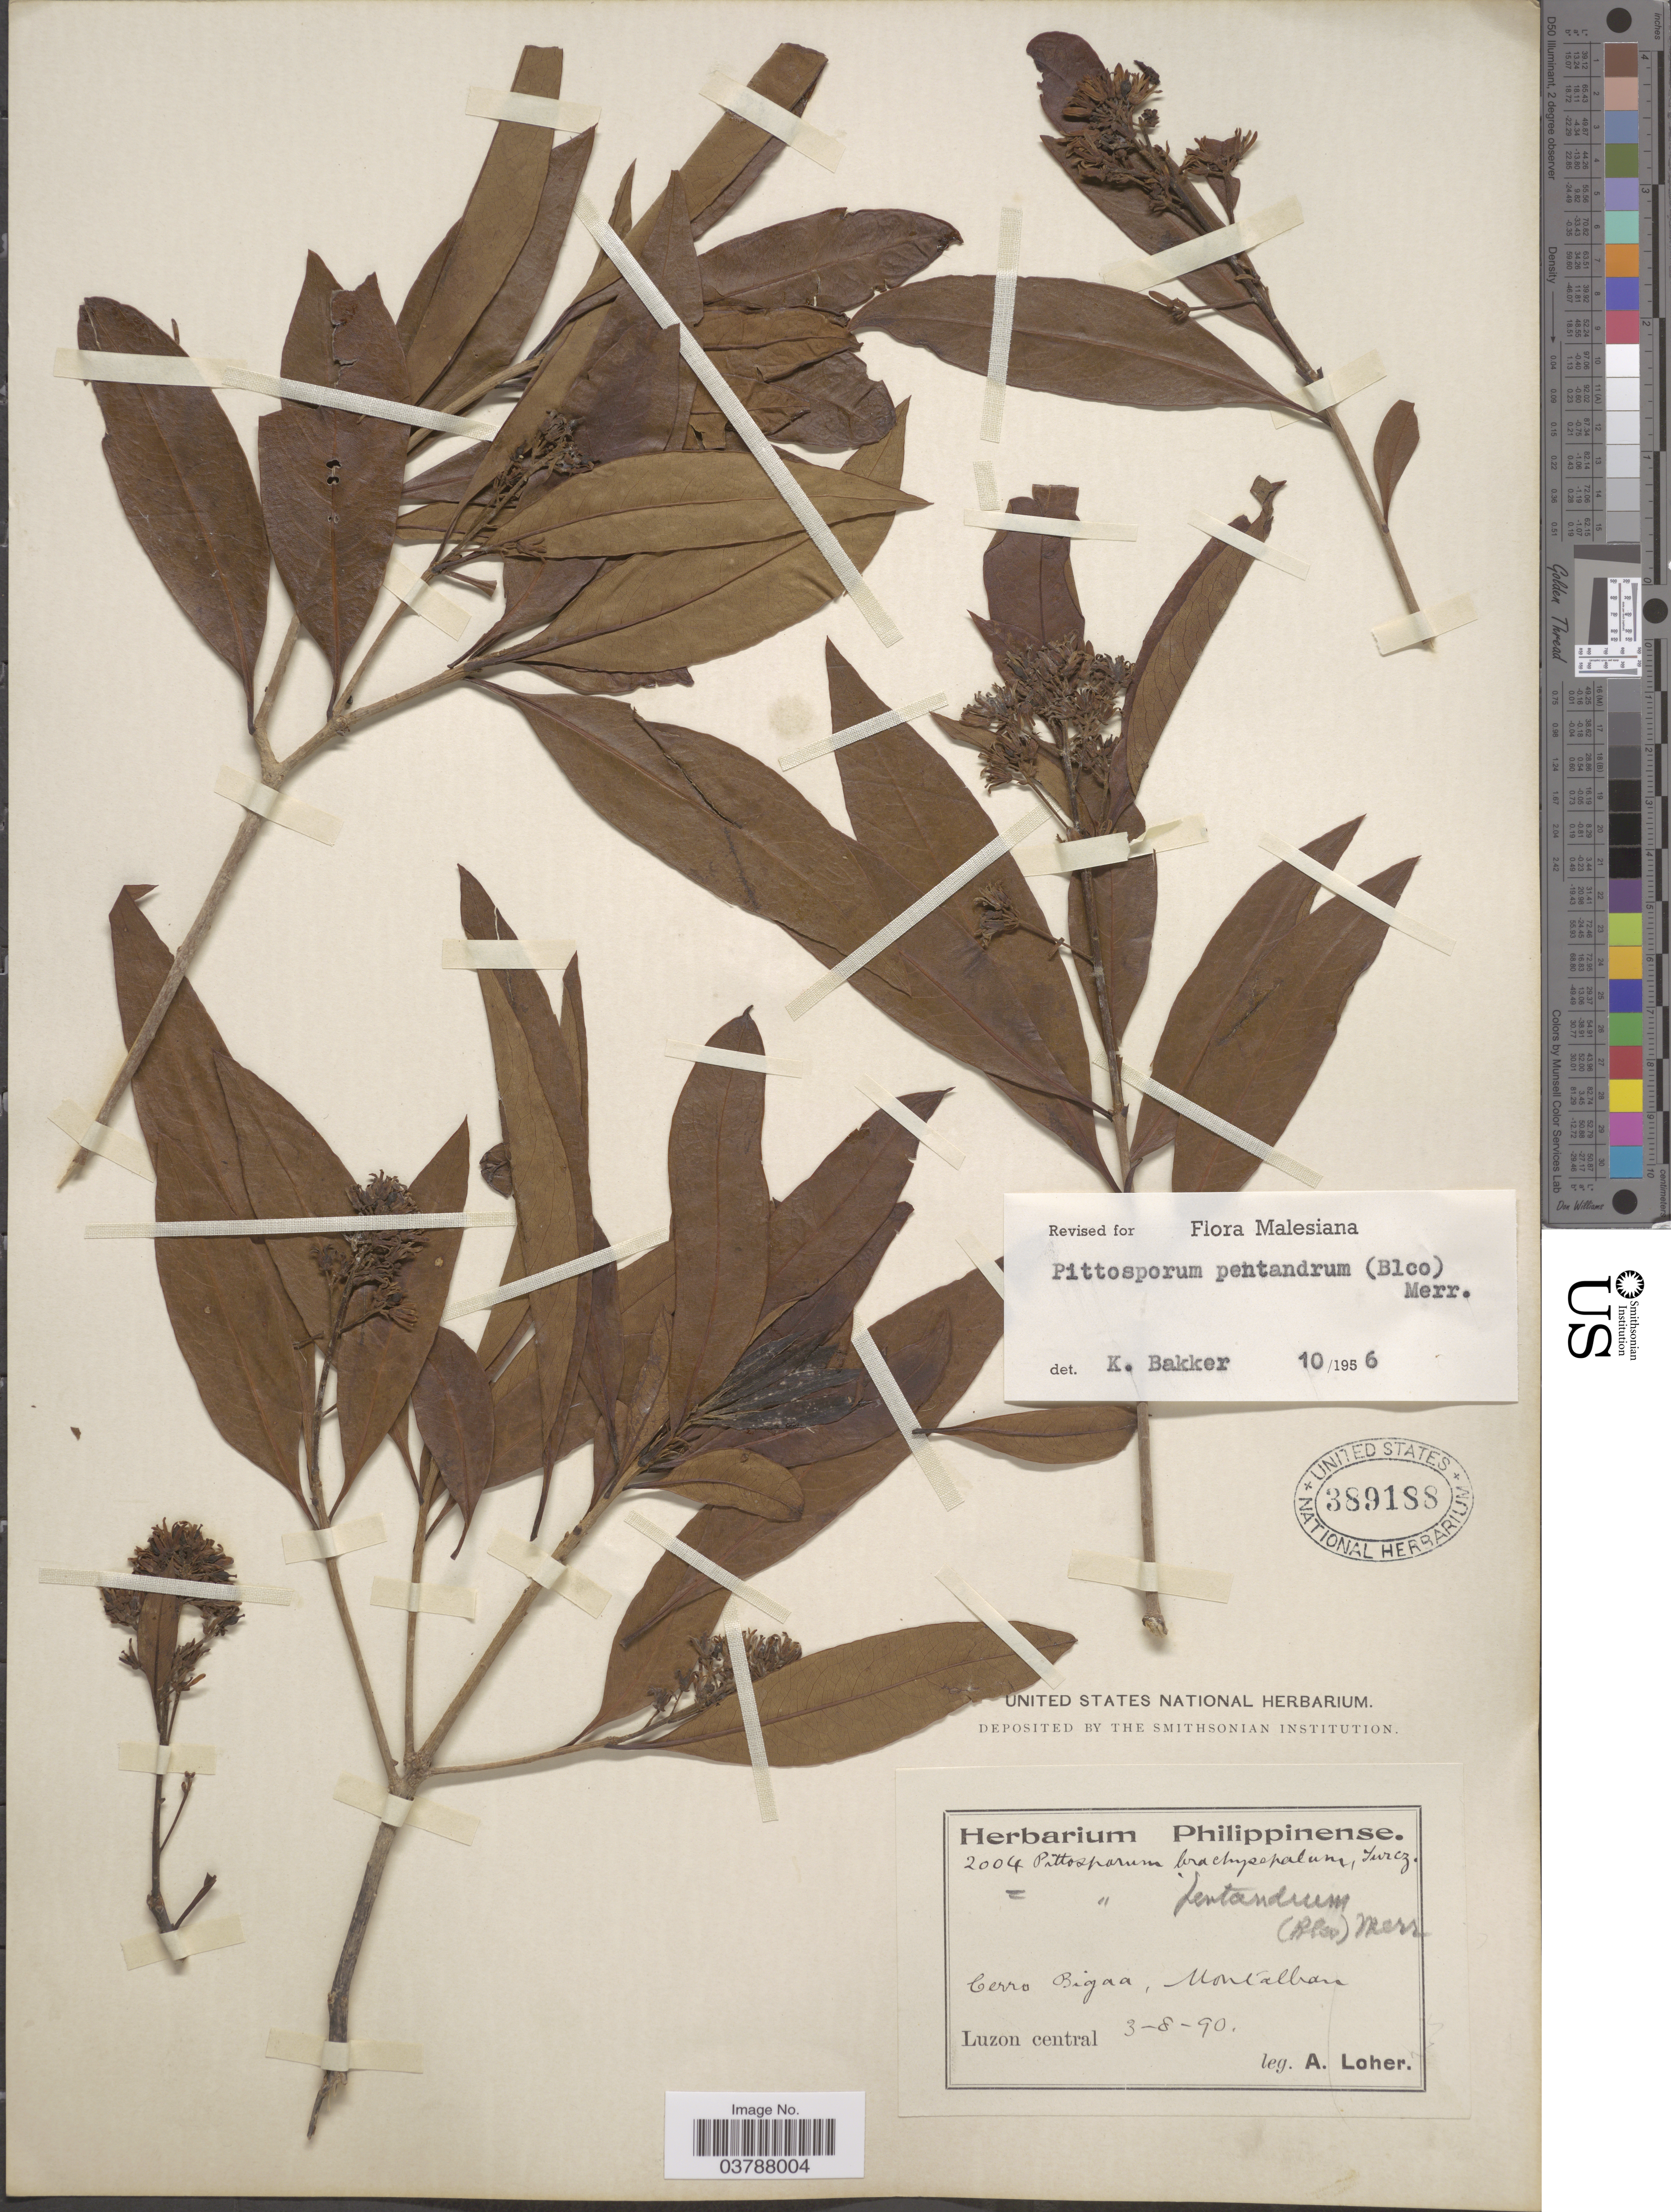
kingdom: Plantae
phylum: Tracheophyta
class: Magnoliopsida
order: Apiales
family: Pittosporaceae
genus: Pittosporum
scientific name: Pittosporum pentandrum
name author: (Blanco) Merr.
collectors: A. Loher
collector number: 2004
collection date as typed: Transcribed d/m/y: 3/8/90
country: Philippines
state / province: Central Luzon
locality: Cerro Bigaa, Montalban, Luzon central.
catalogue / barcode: US 389188